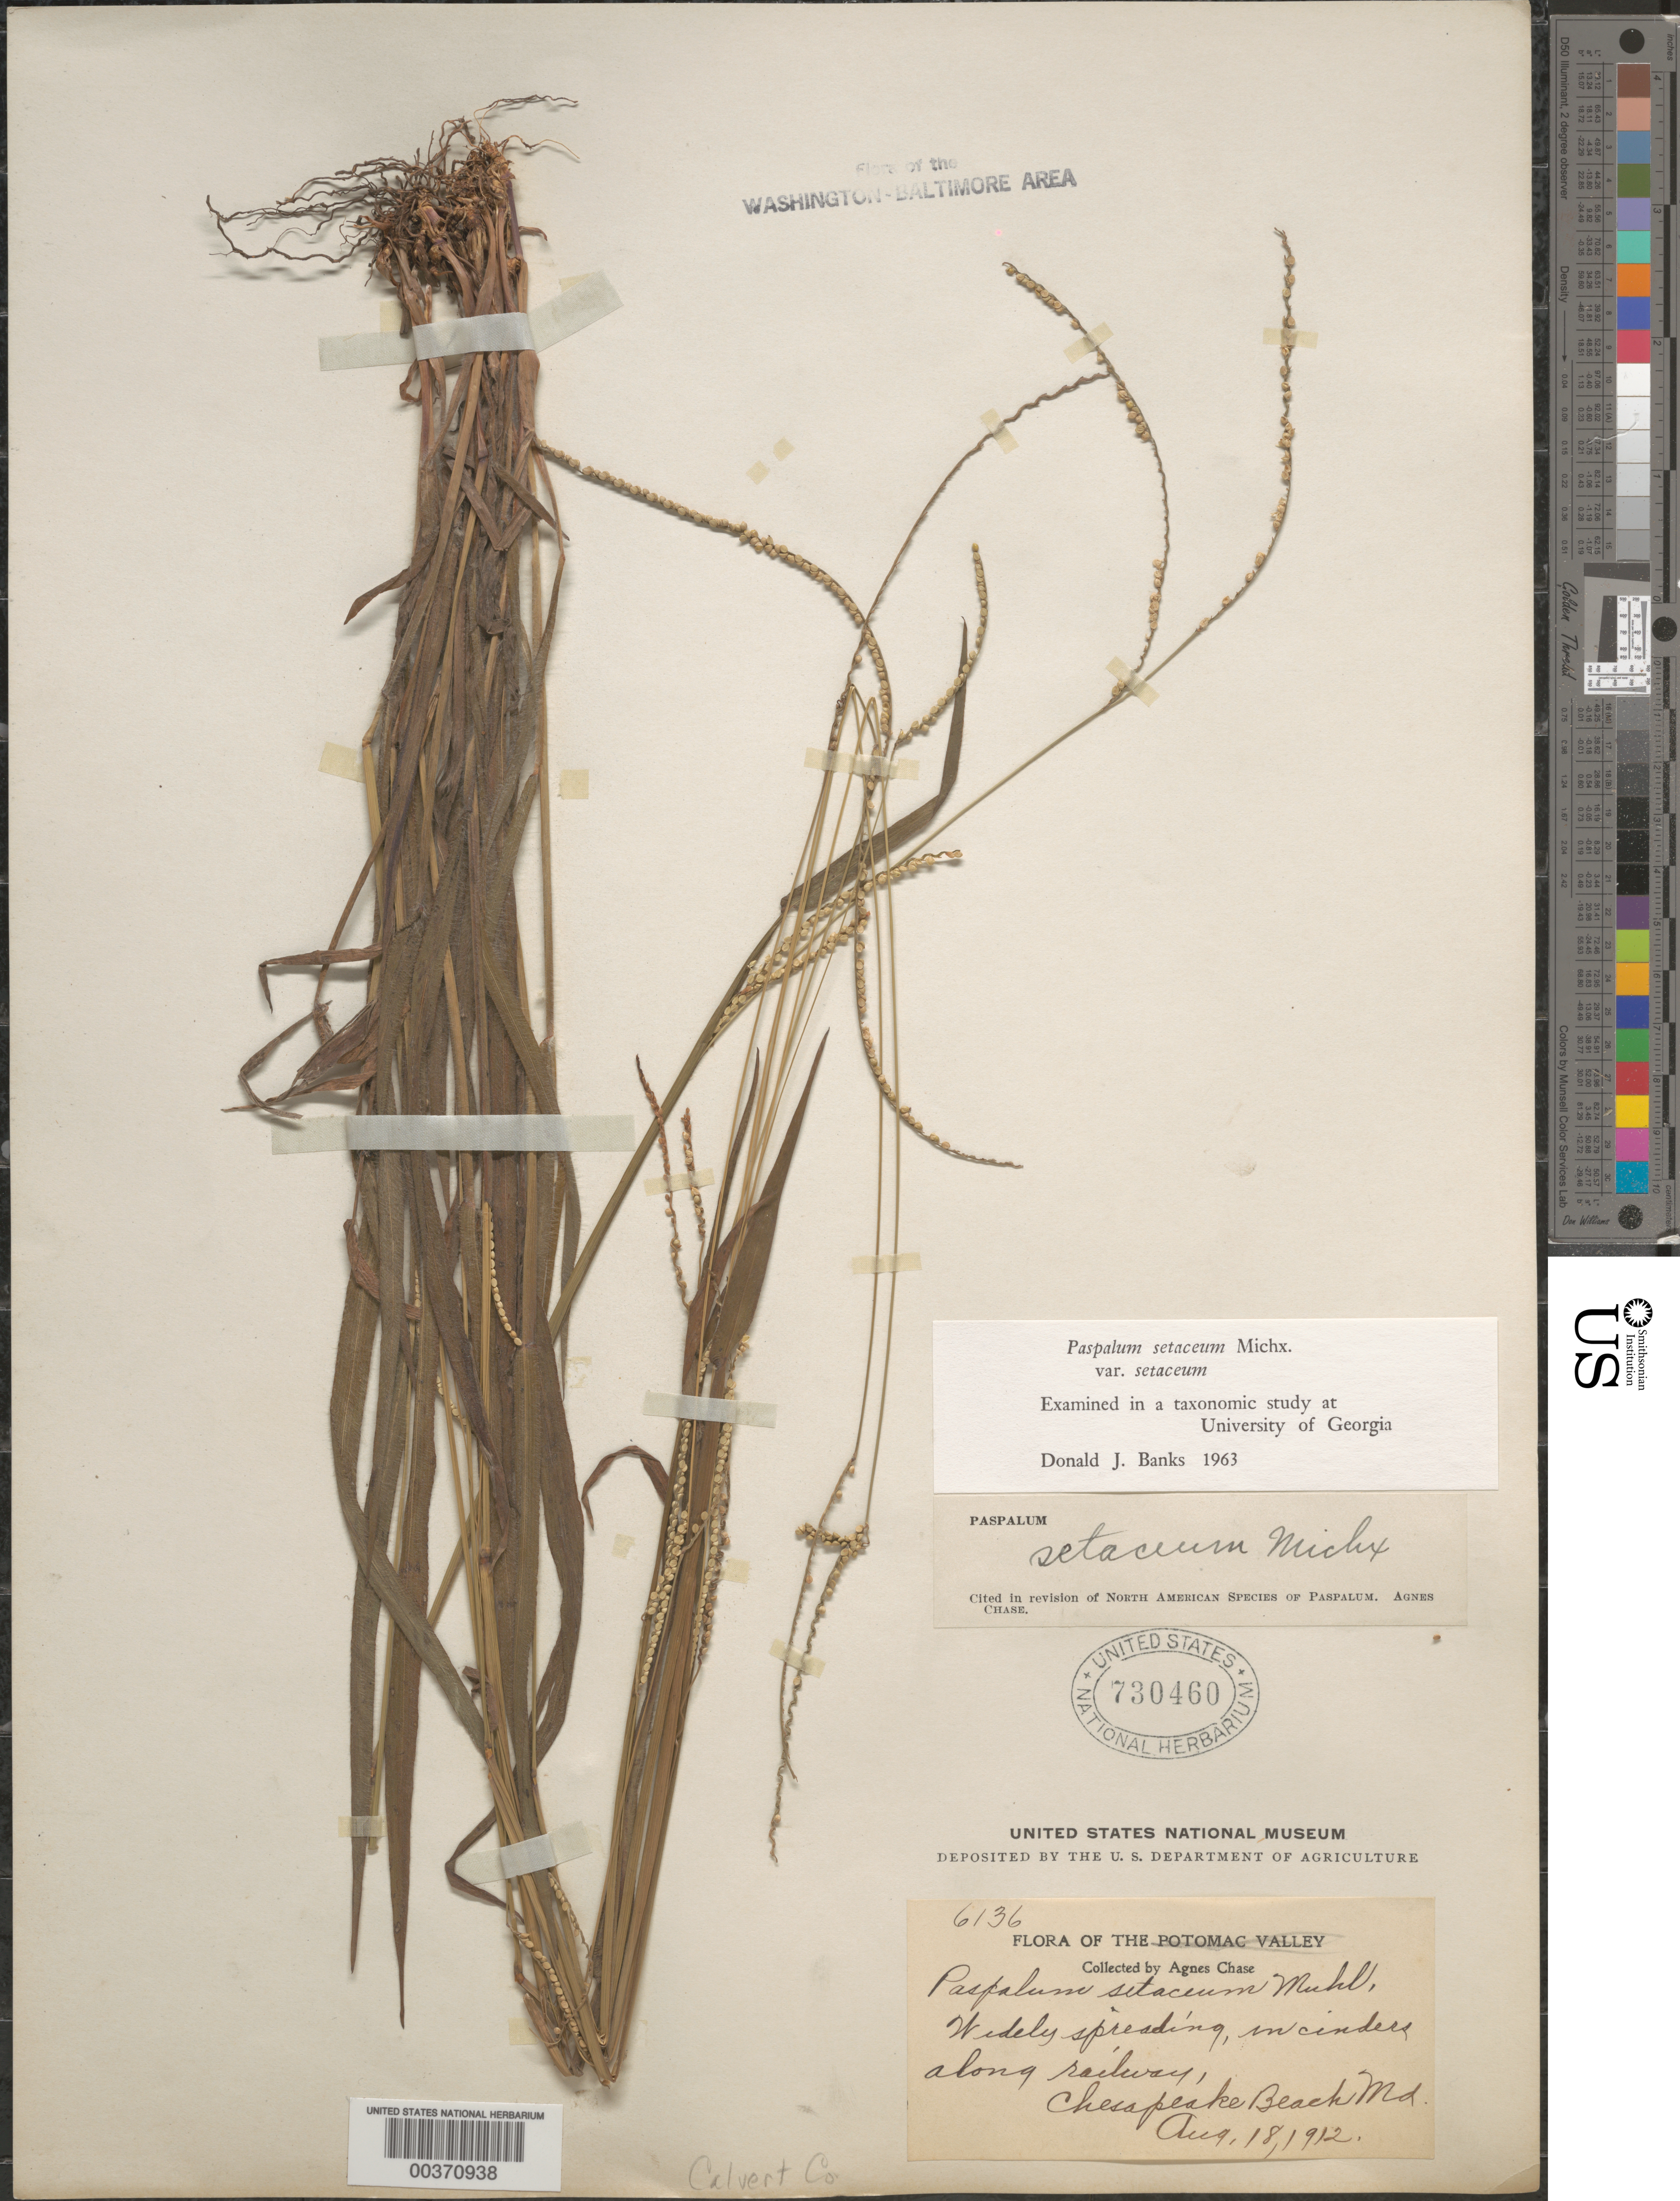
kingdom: Plantae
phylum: Tracheophyta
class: Liliopsida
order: Poales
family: Poaceae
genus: Paspalum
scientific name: Paspalum setaceum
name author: Michx.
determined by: Banks, D. J.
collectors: A. Chase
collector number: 6136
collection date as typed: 18 Aug 1912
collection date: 1912-08-18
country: United States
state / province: Maryland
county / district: Calvert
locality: Chesapeake Beach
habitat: In cinders along railway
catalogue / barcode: US 730460